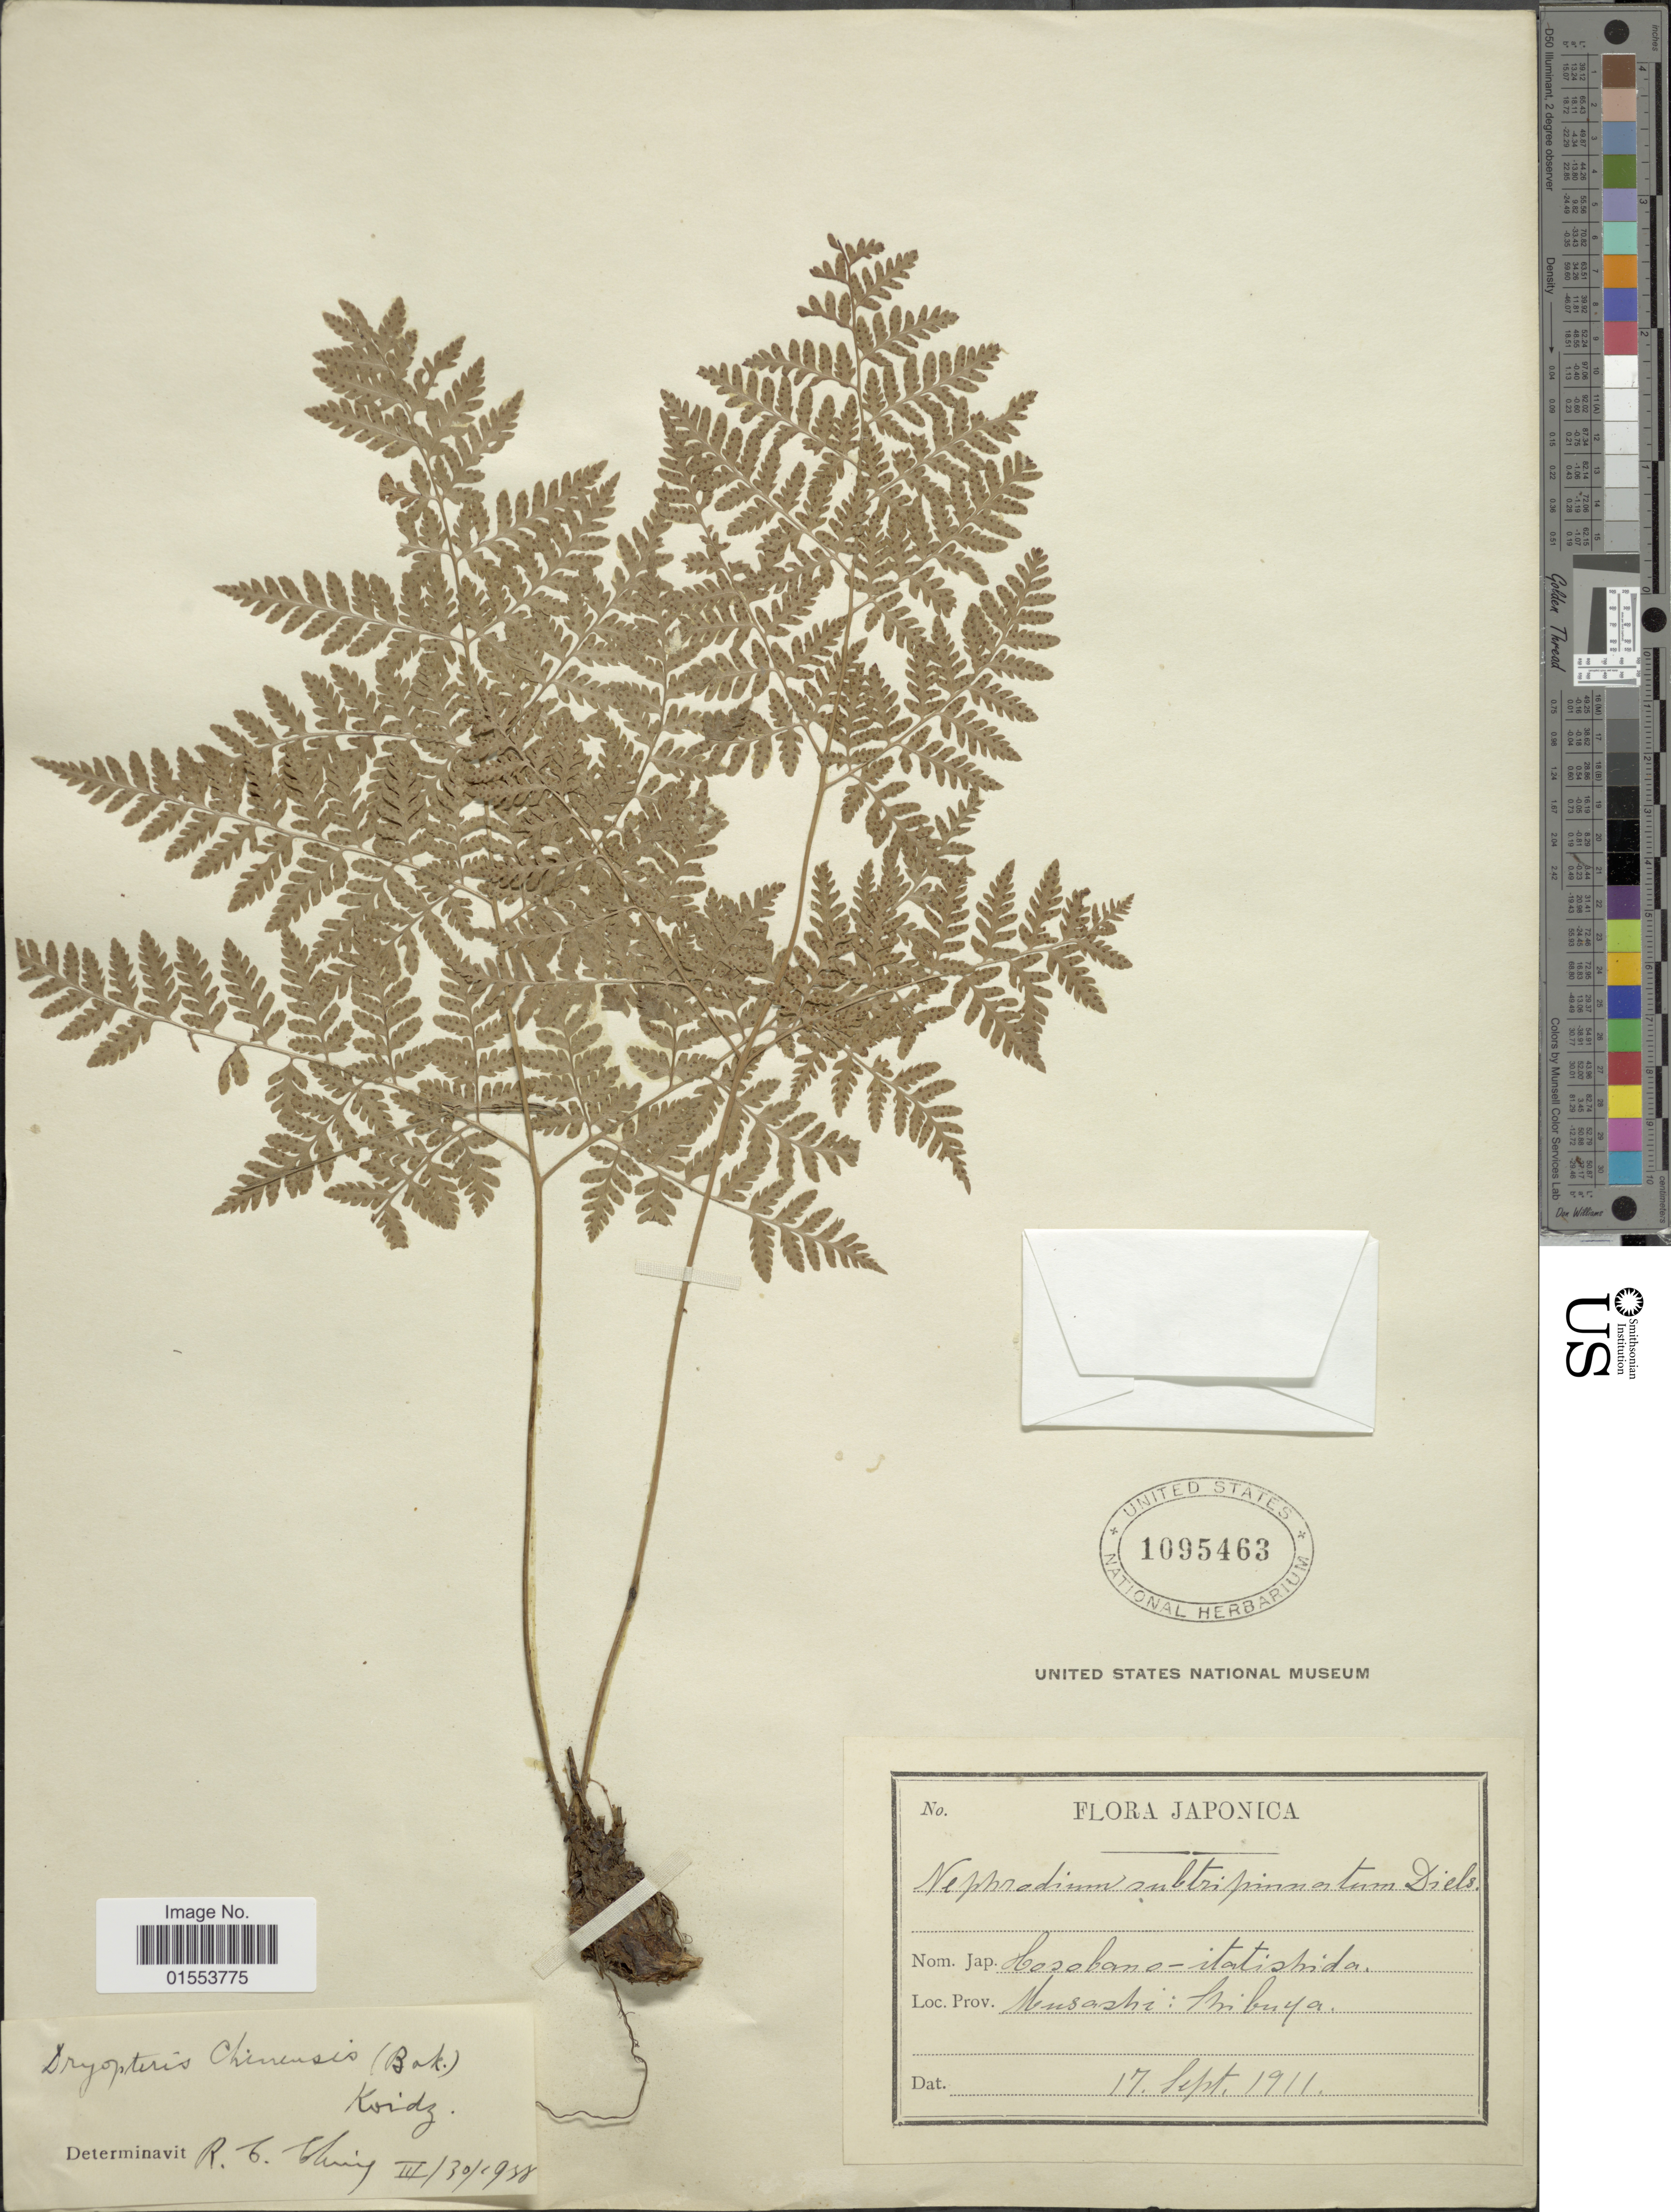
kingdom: Plantae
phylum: Tracheophyta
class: Polypodiopsida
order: Polypodiales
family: Dryopteridaceae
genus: Dryopteris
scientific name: Dryopteris chinensis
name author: (Baker) Koidz.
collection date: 1911-09-17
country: Japan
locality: Japonica. Musashi: Shibuya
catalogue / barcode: US 1095463